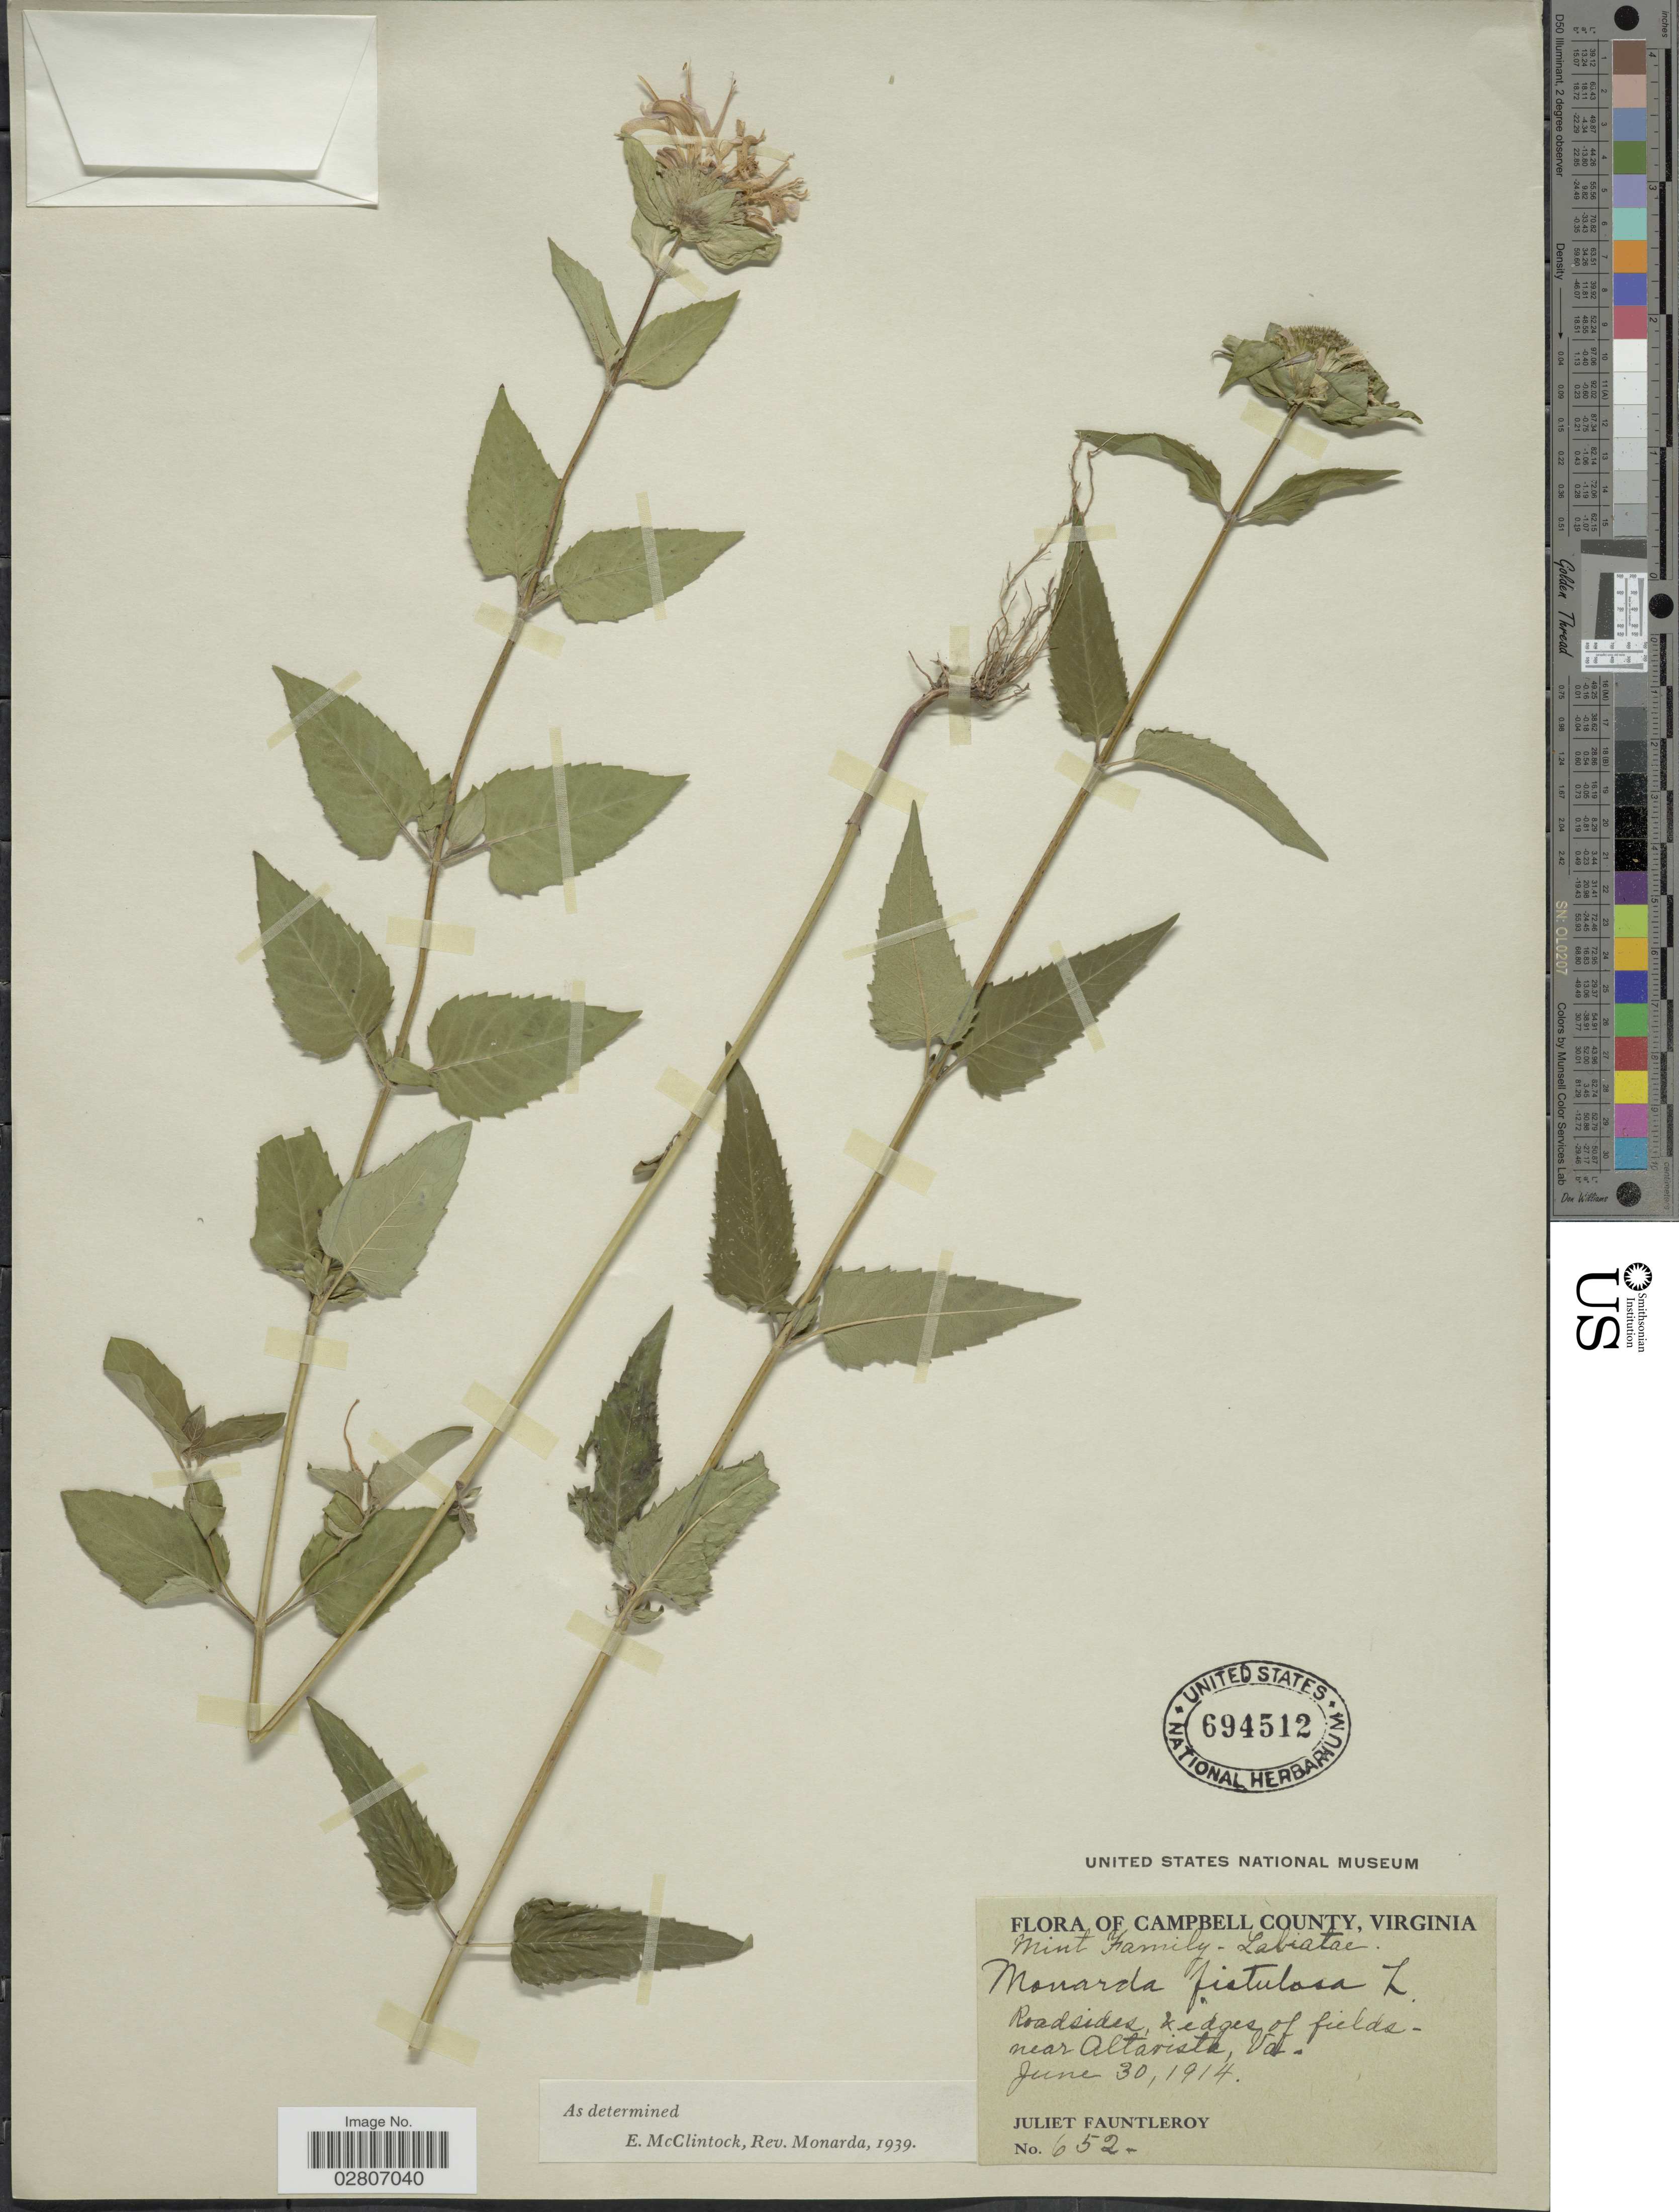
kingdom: Plantae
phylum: Tracheophyta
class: Magnoliopsida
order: Lamiales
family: Lamiaceae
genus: Monarda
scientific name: Monarda fistulosa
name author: L.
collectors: J. Fauntleroy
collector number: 652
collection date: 1914-06-30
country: United States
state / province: Virginia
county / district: Campbell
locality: Campbell County. Roadsides, edges of fields, near Altarista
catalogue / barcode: US 694512